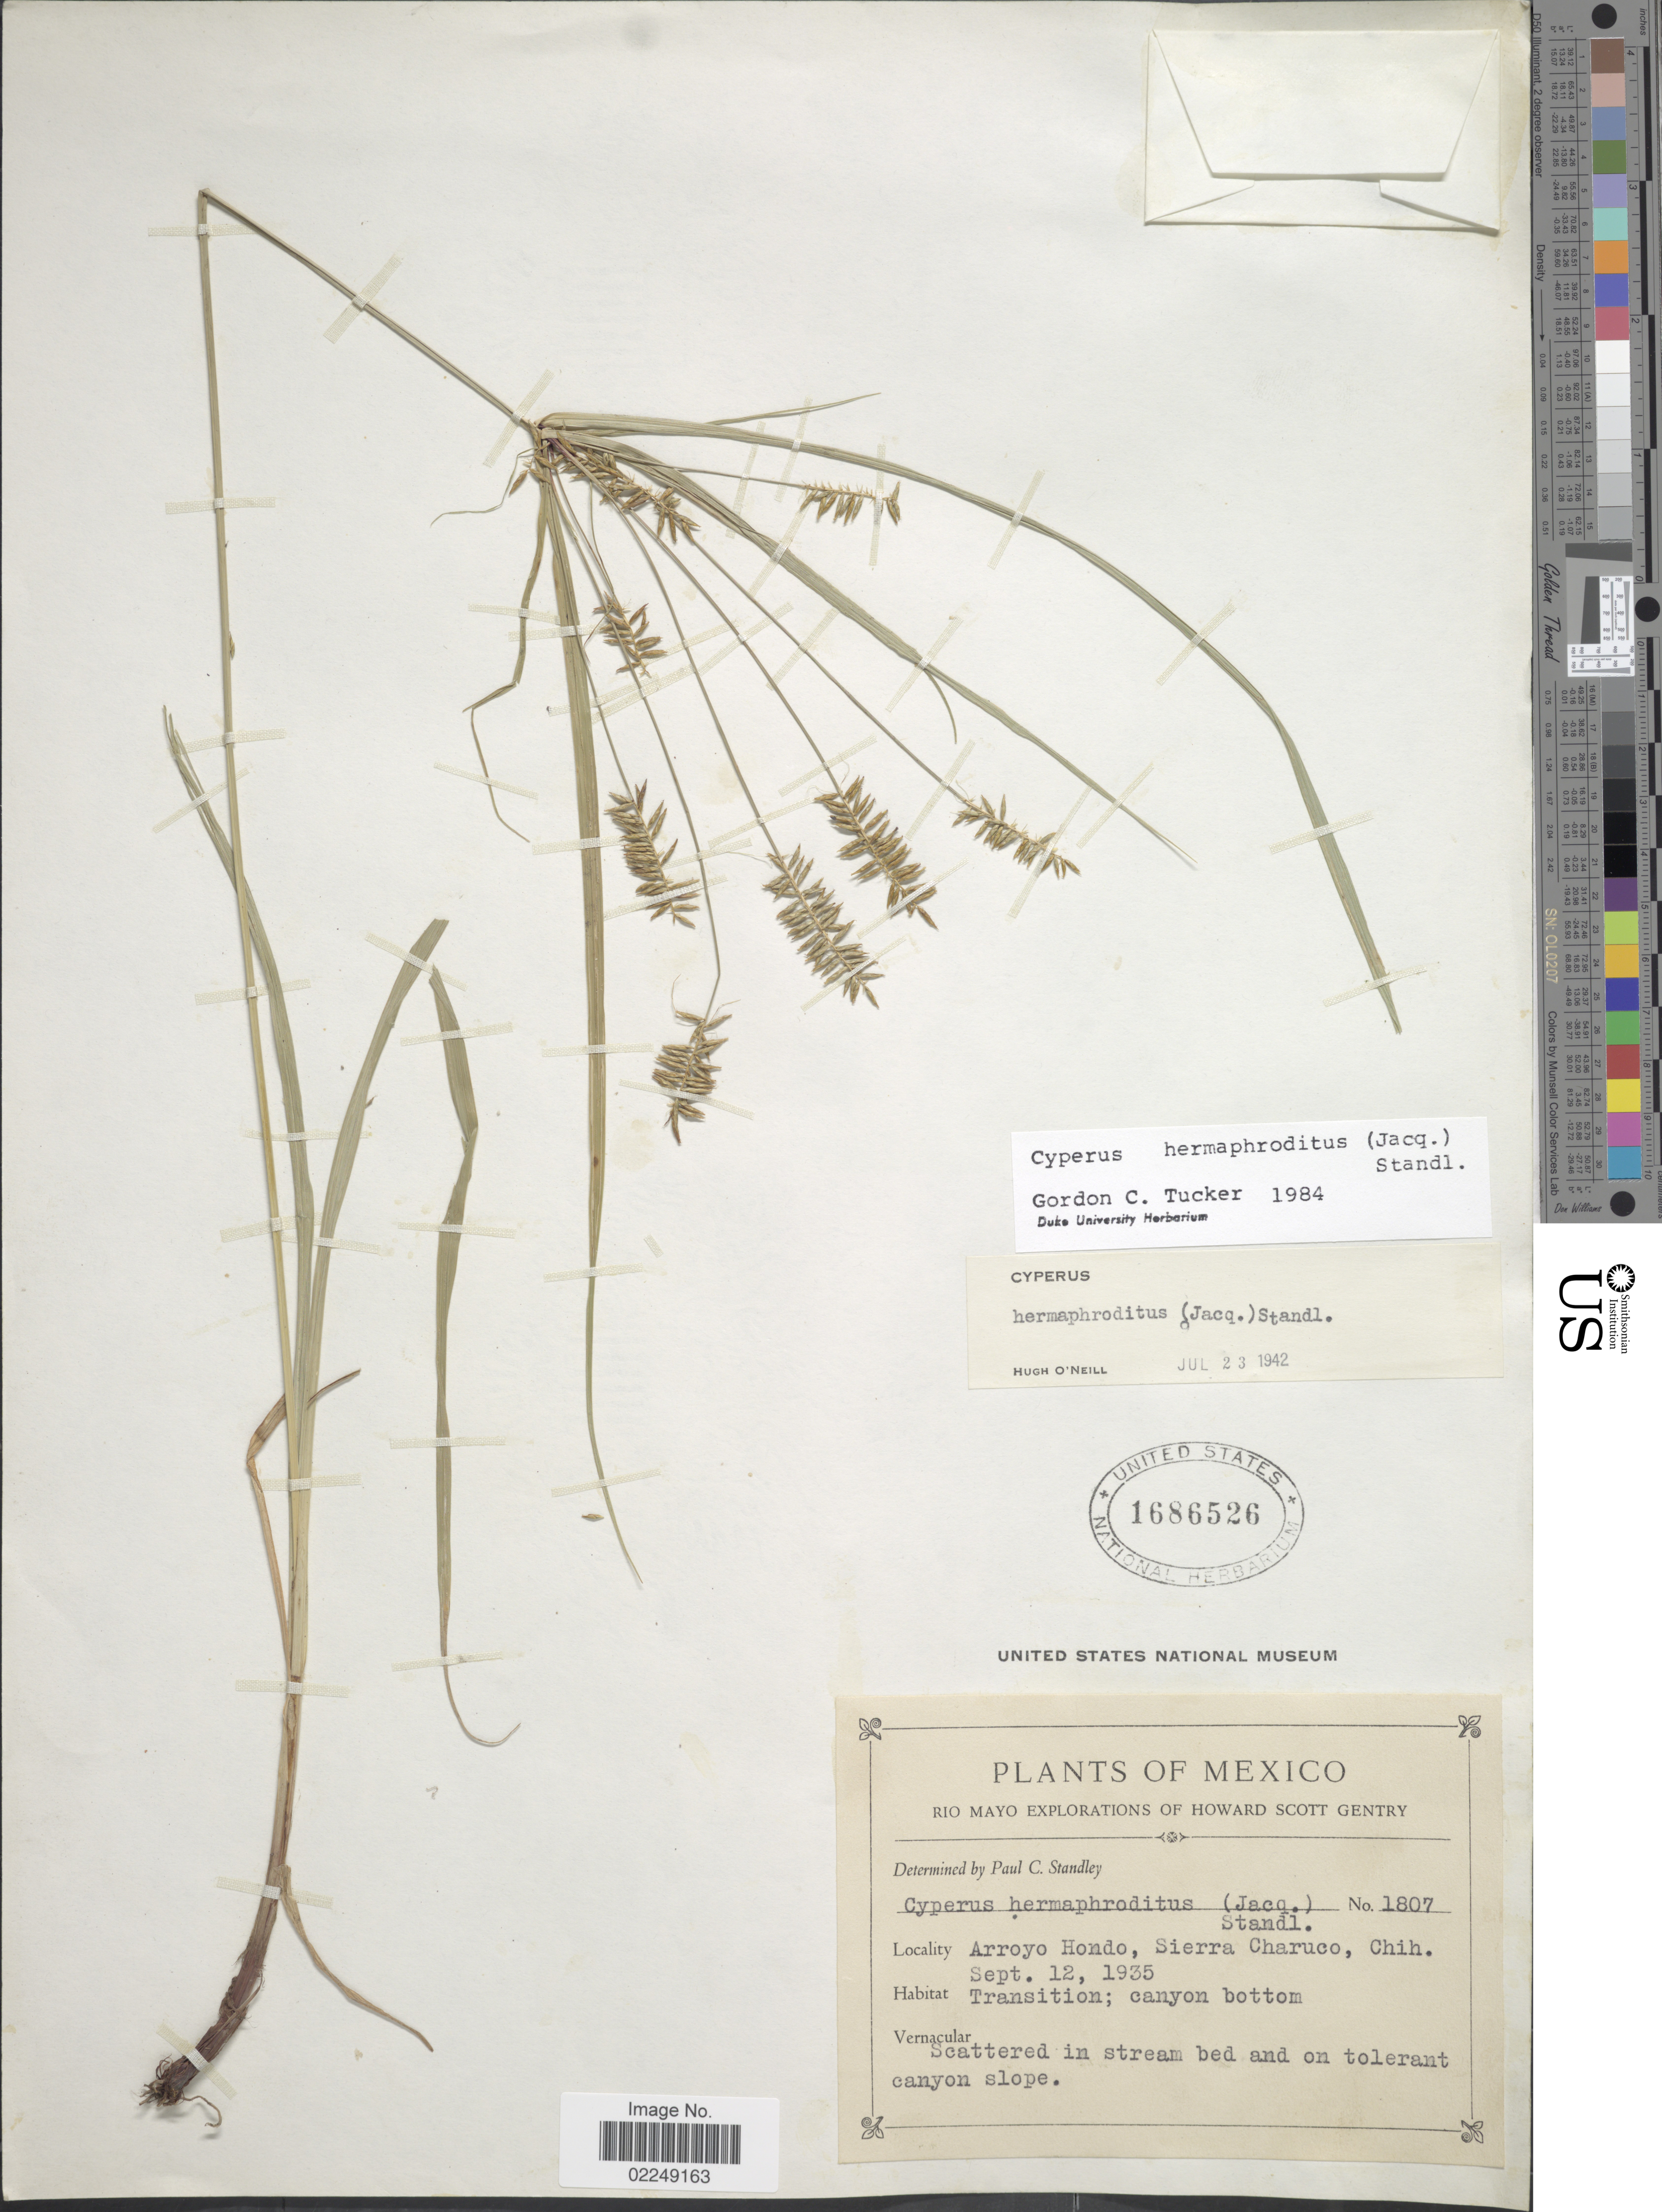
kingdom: Plantae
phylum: Tracheophyta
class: Liliopsida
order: Poales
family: Cyperaceae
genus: Cyperus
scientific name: Cyperus hermaphroditus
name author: (Jacq.) Standl.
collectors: H. S. Gentry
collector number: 1807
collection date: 1935-09-12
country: Mexico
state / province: Chihuahua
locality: Arroyo Hondo, Sierra Charuco, Chih.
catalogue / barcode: US 1686526